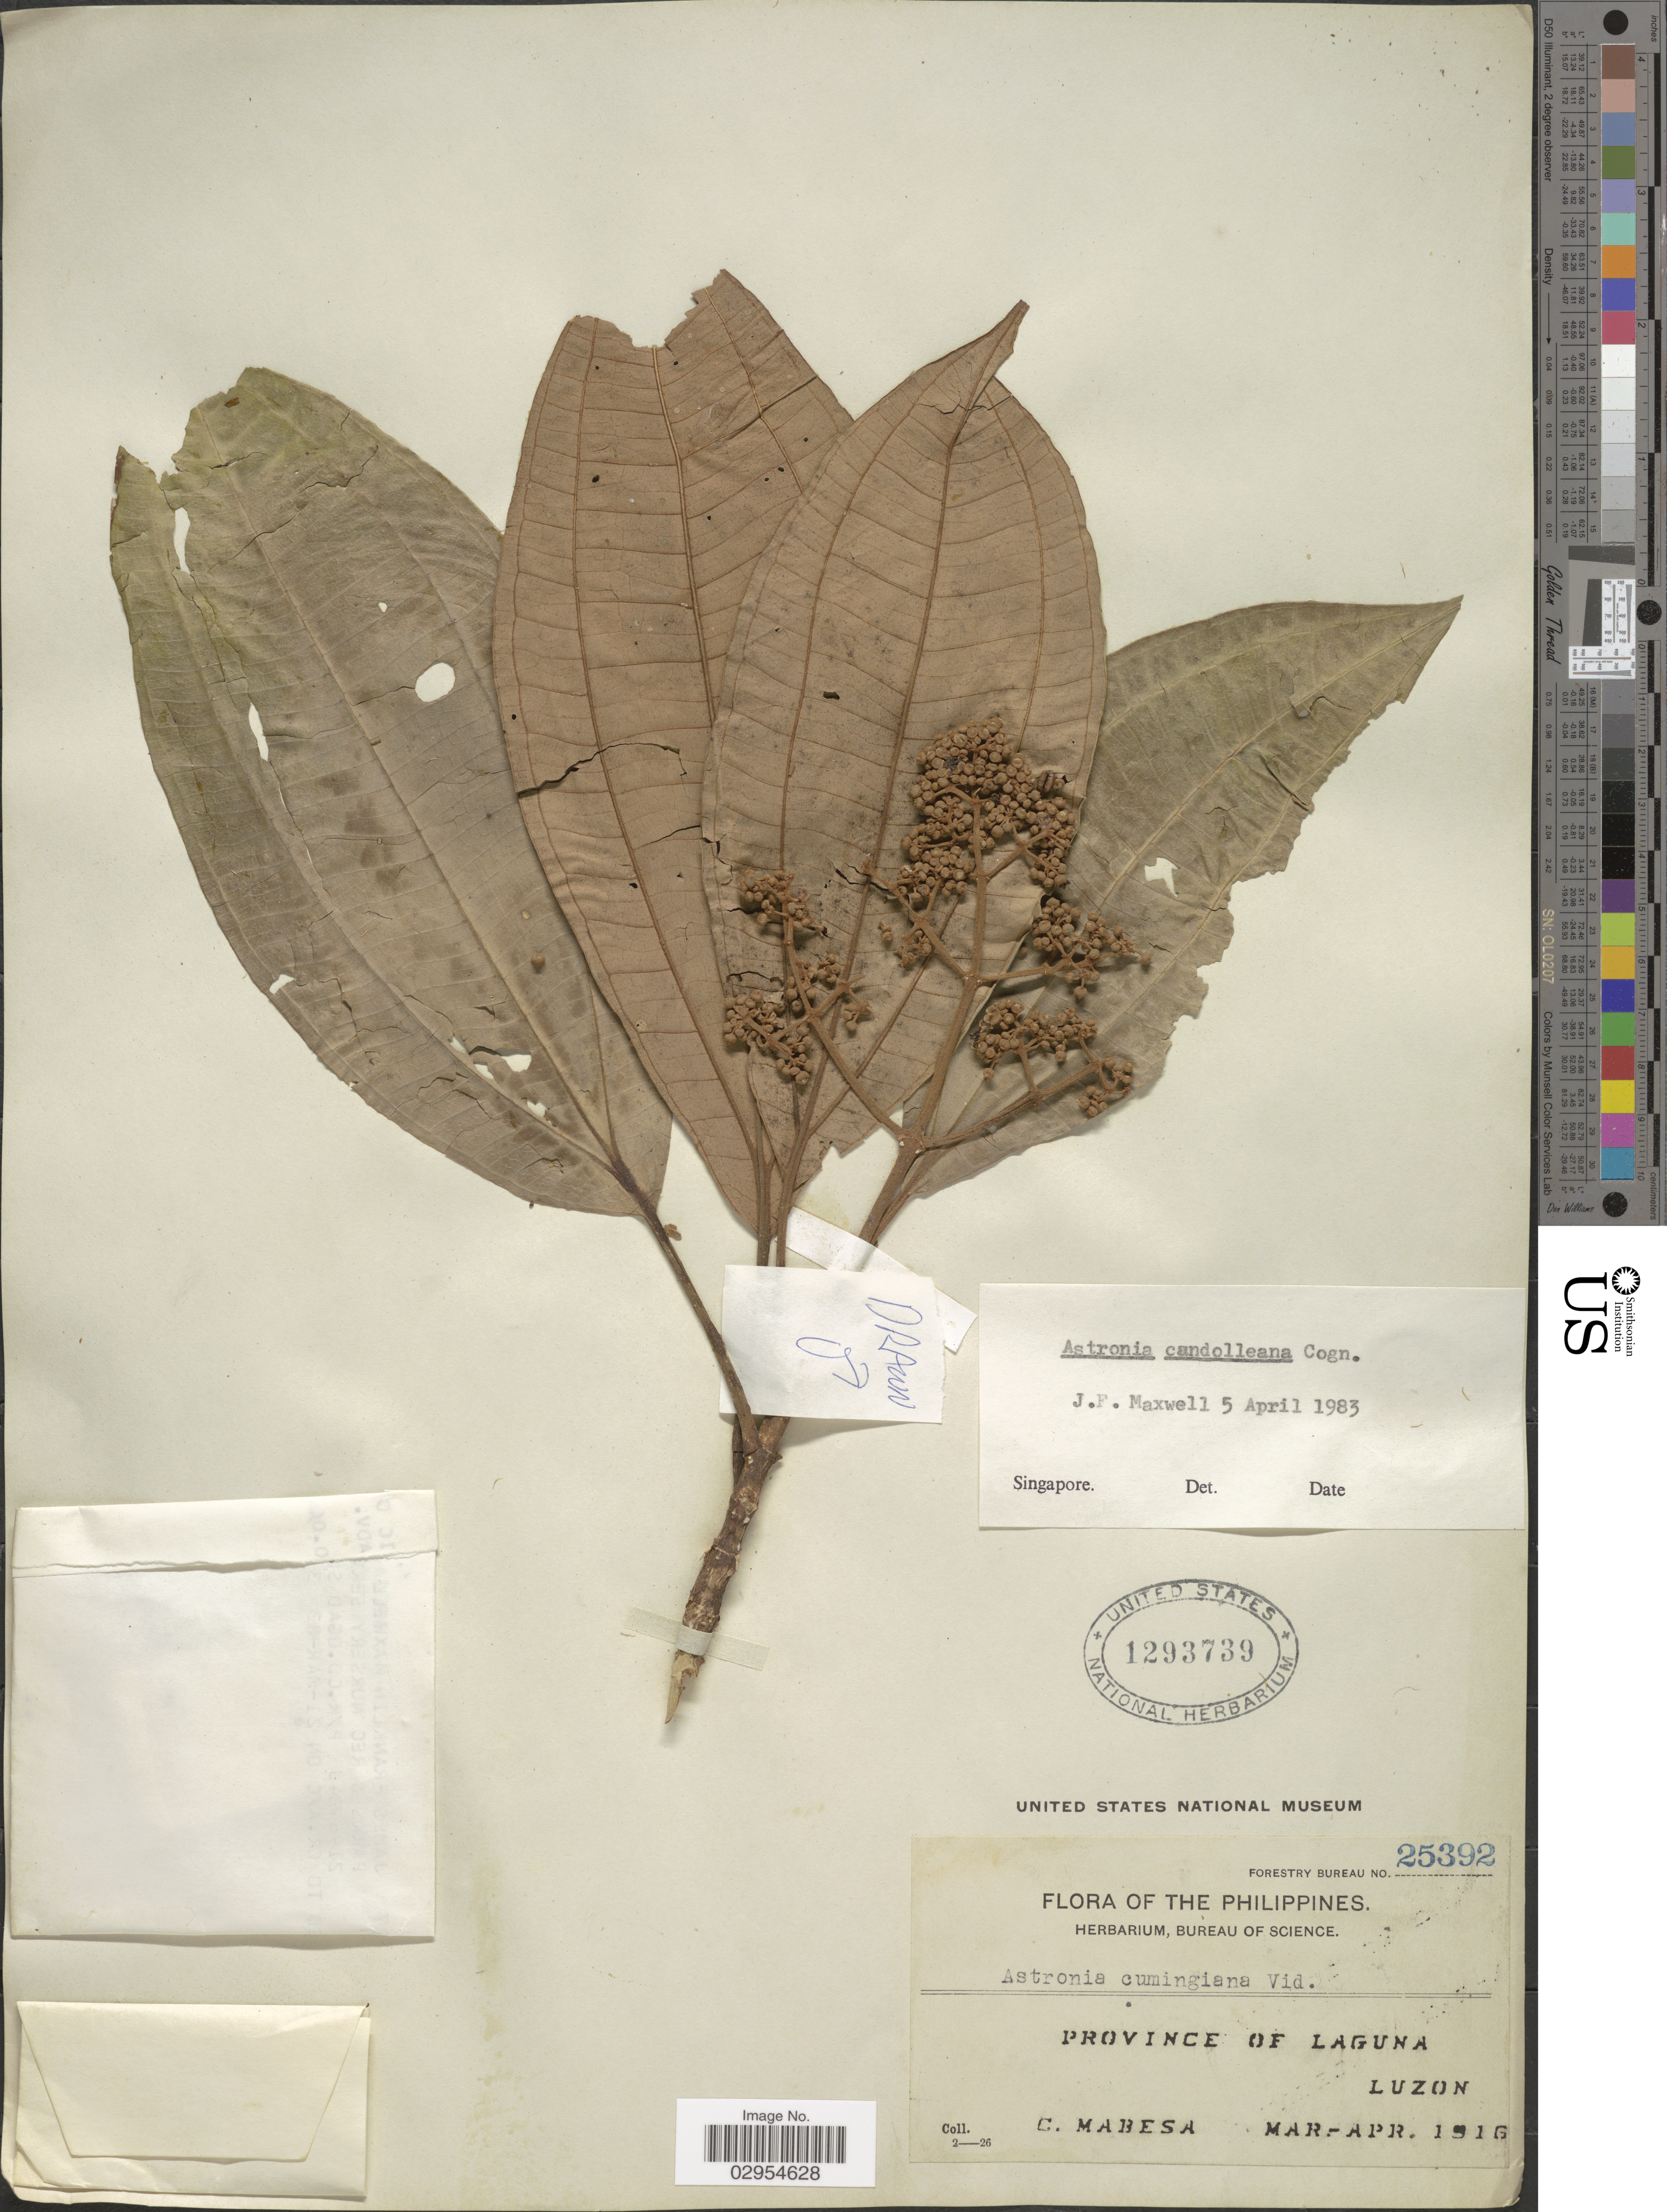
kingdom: Plantae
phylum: Tracheophyta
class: Magnoliopsida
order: Myrtales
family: Melastomataceae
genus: Astronia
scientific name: Astronia candolleana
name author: Cogn.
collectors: C. Mabesa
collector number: Forestry Bureau 25392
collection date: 1916-03/1916-04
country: Philippines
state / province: Calabarzon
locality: Province of Laguna. Luzon.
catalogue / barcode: US 1293739